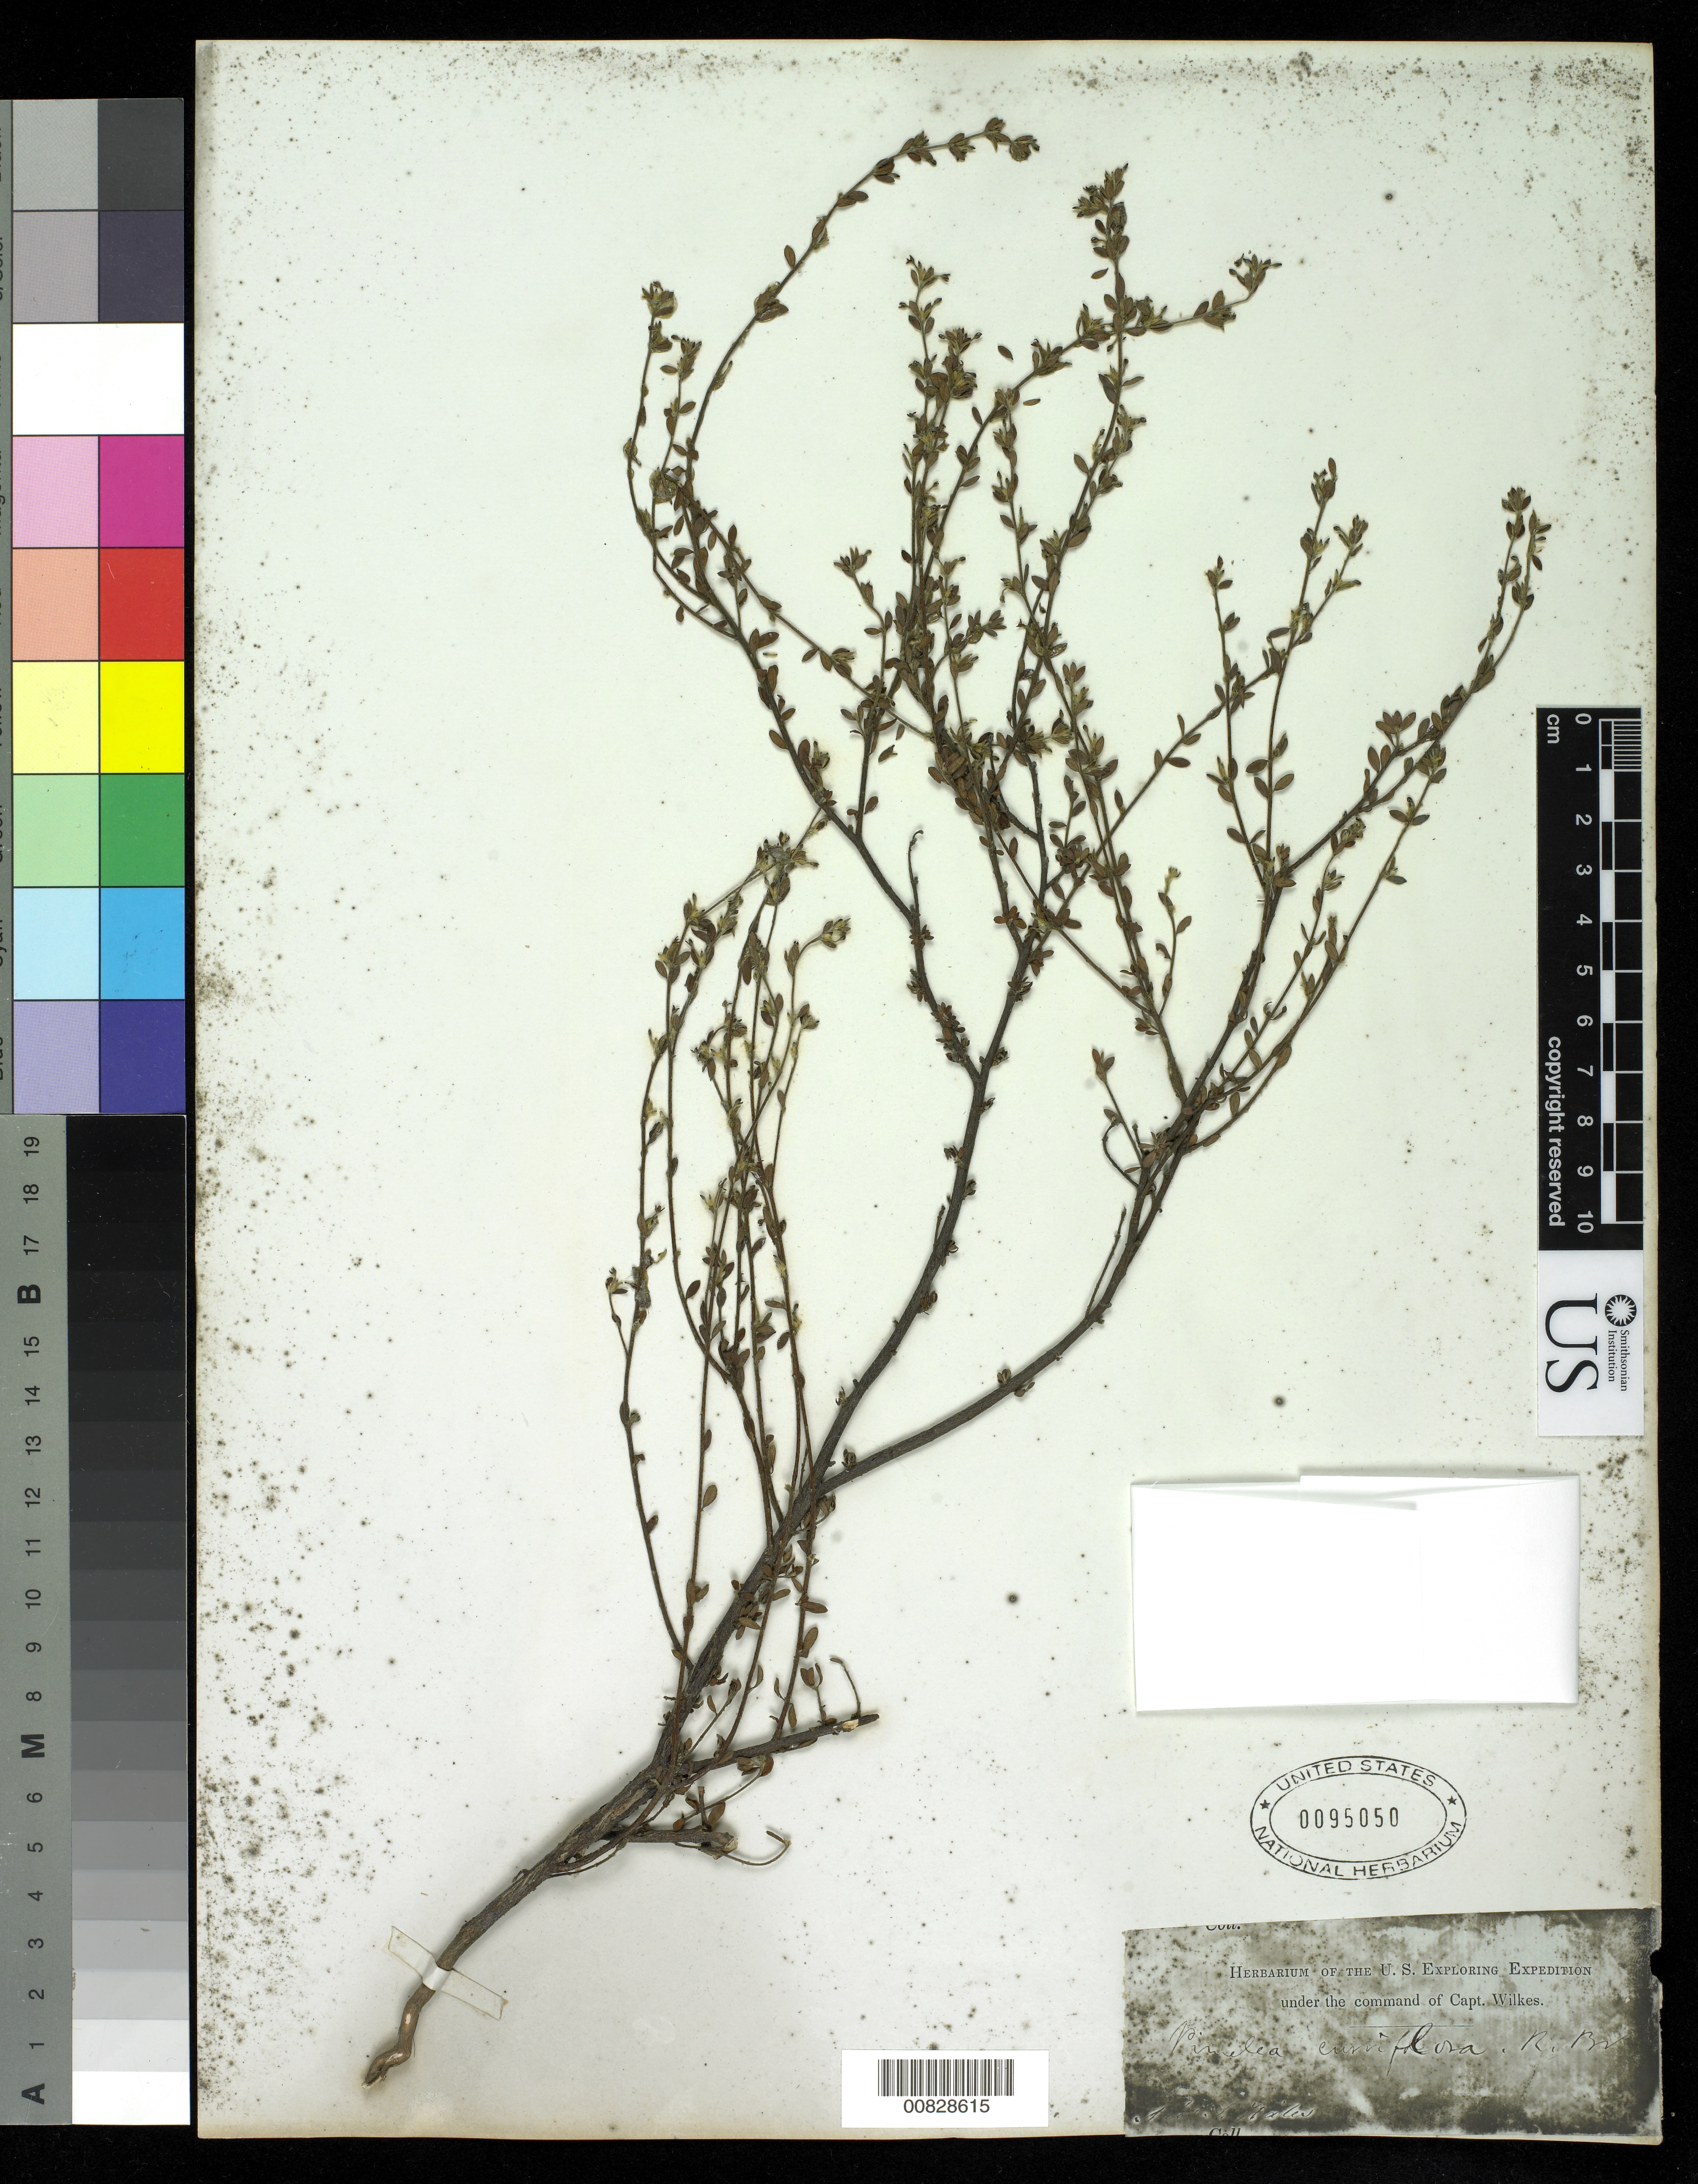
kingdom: Plantae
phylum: Tracheophyta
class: Magnoliopsida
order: Malvales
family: Thymelaeaceae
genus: Pimelea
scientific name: Pimelea curviflora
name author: R. Br.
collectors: Wilkes Explor. Exped.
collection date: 1838/1842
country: Australia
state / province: New South Wales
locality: New South Wales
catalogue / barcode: US 95050